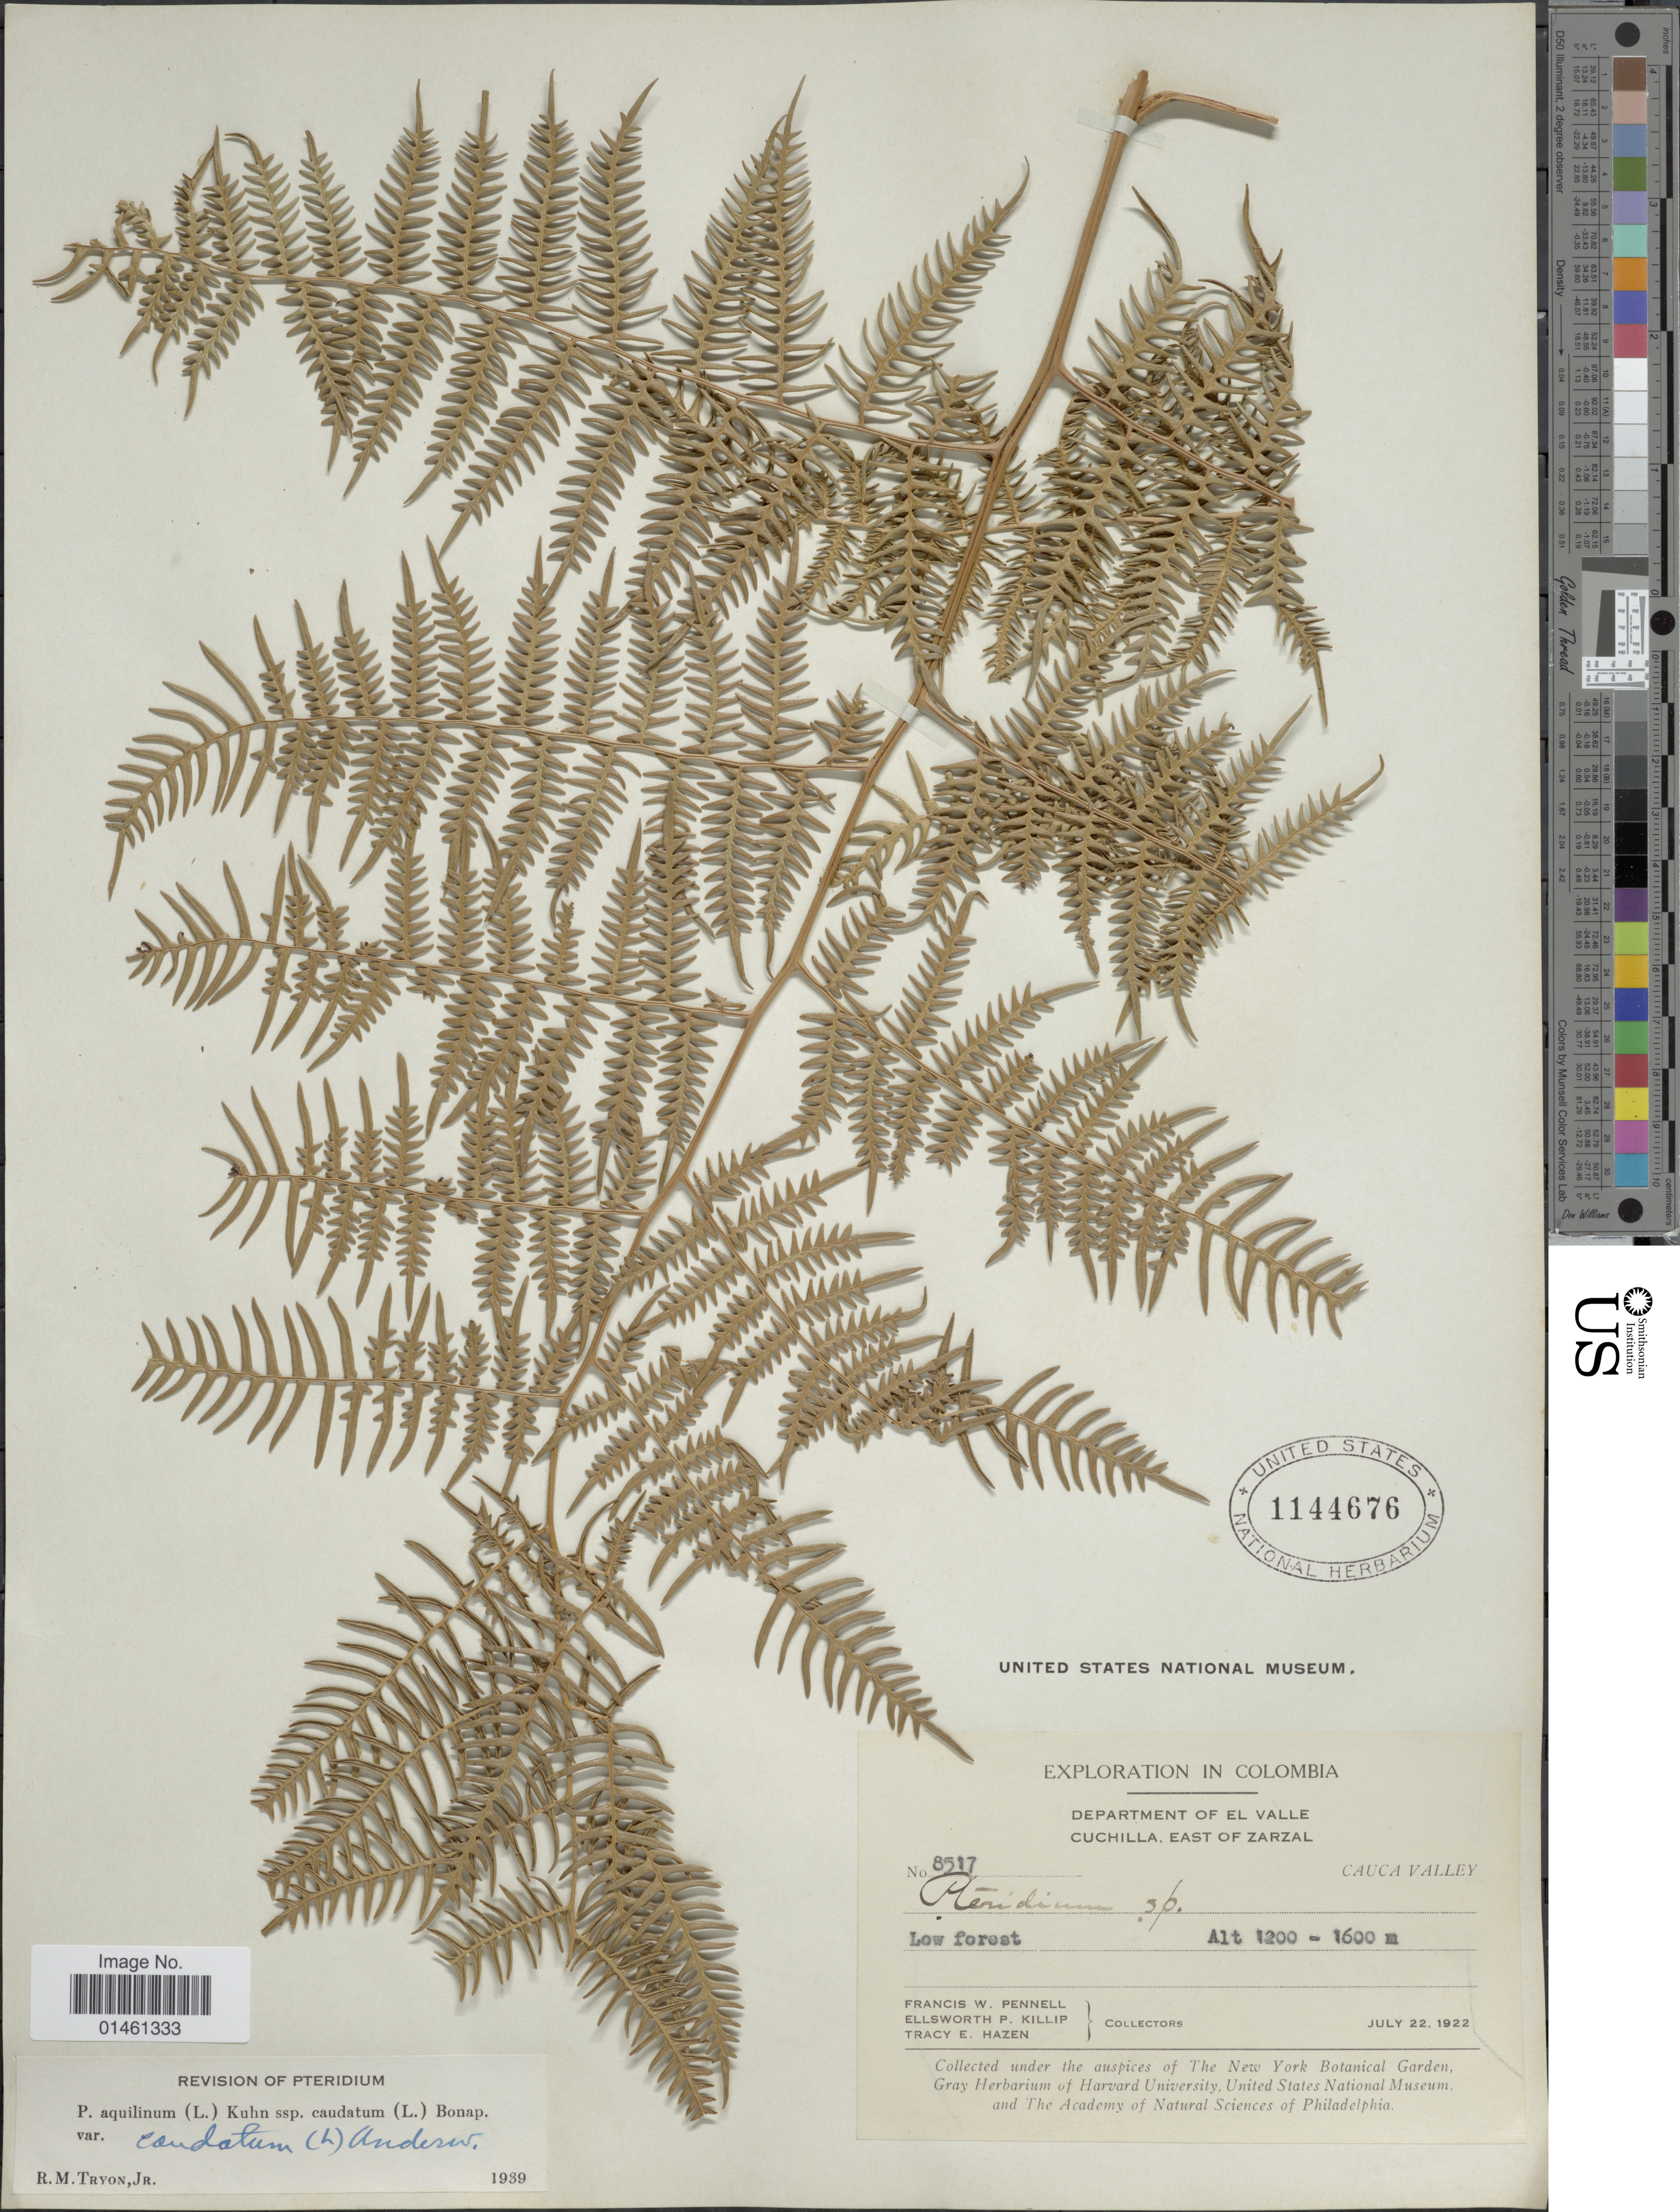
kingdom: Plantae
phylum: Tracheophyta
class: Polypodiopsida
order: Polypodiales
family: Dennstaedtiaceae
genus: Pteridium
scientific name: Pteridium caudatum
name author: (L.) Maxon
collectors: F. W. Pennell, E. P. Killip & T. E. Hazen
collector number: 8517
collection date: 1922-07-22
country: Colombia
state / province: Cauca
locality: Department of El valle, Cuchilla, East of Zarzal, Cauca Valley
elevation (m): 1200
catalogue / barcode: US 1144676